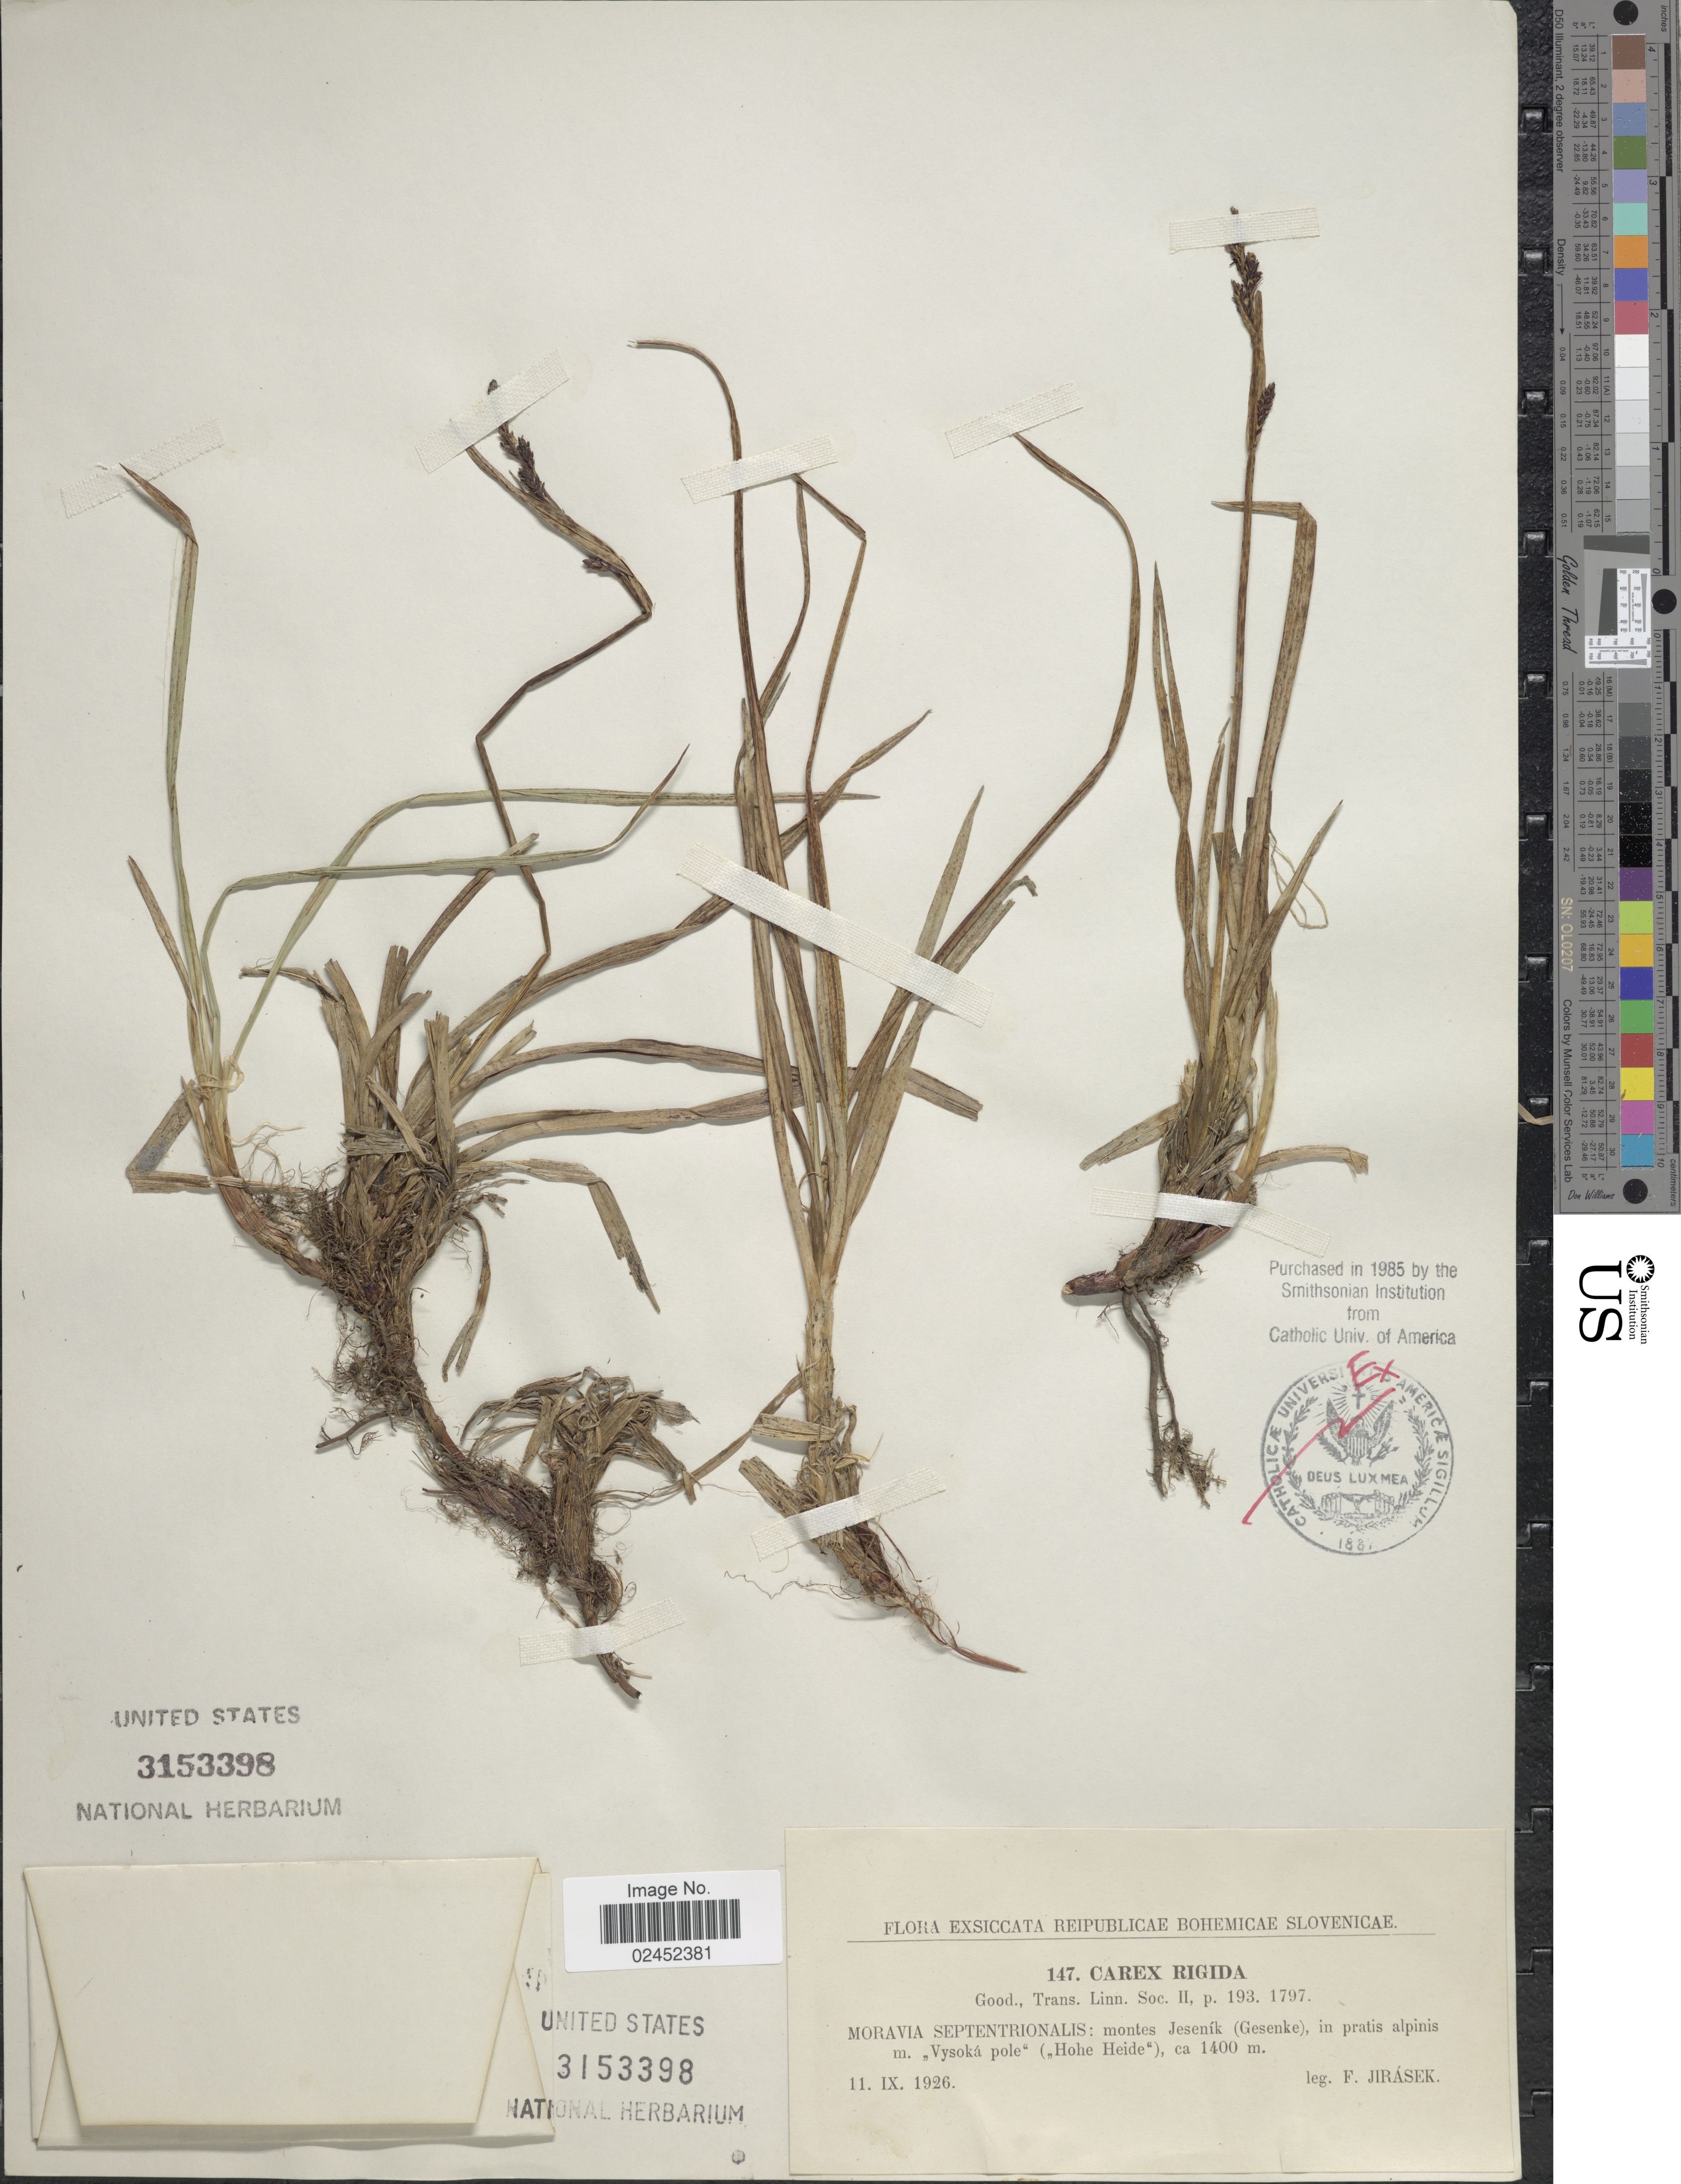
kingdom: Plantae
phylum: Tracheophyta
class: Liliopsida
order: Poales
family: Cyperaceae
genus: Carex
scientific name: Carex dacica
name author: Heuff.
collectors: F. Jirasek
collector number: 147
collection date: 1926-09-11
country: Czechia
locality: Moravia Septemtrionalis: Montes Jesenik (Gesenke), in pratis alpinis m.,, Vysoka pole" (,,Hole Heide"). Reipublicae Bohemicae Slovenicae.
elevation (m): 1400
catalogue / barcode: US 3153398